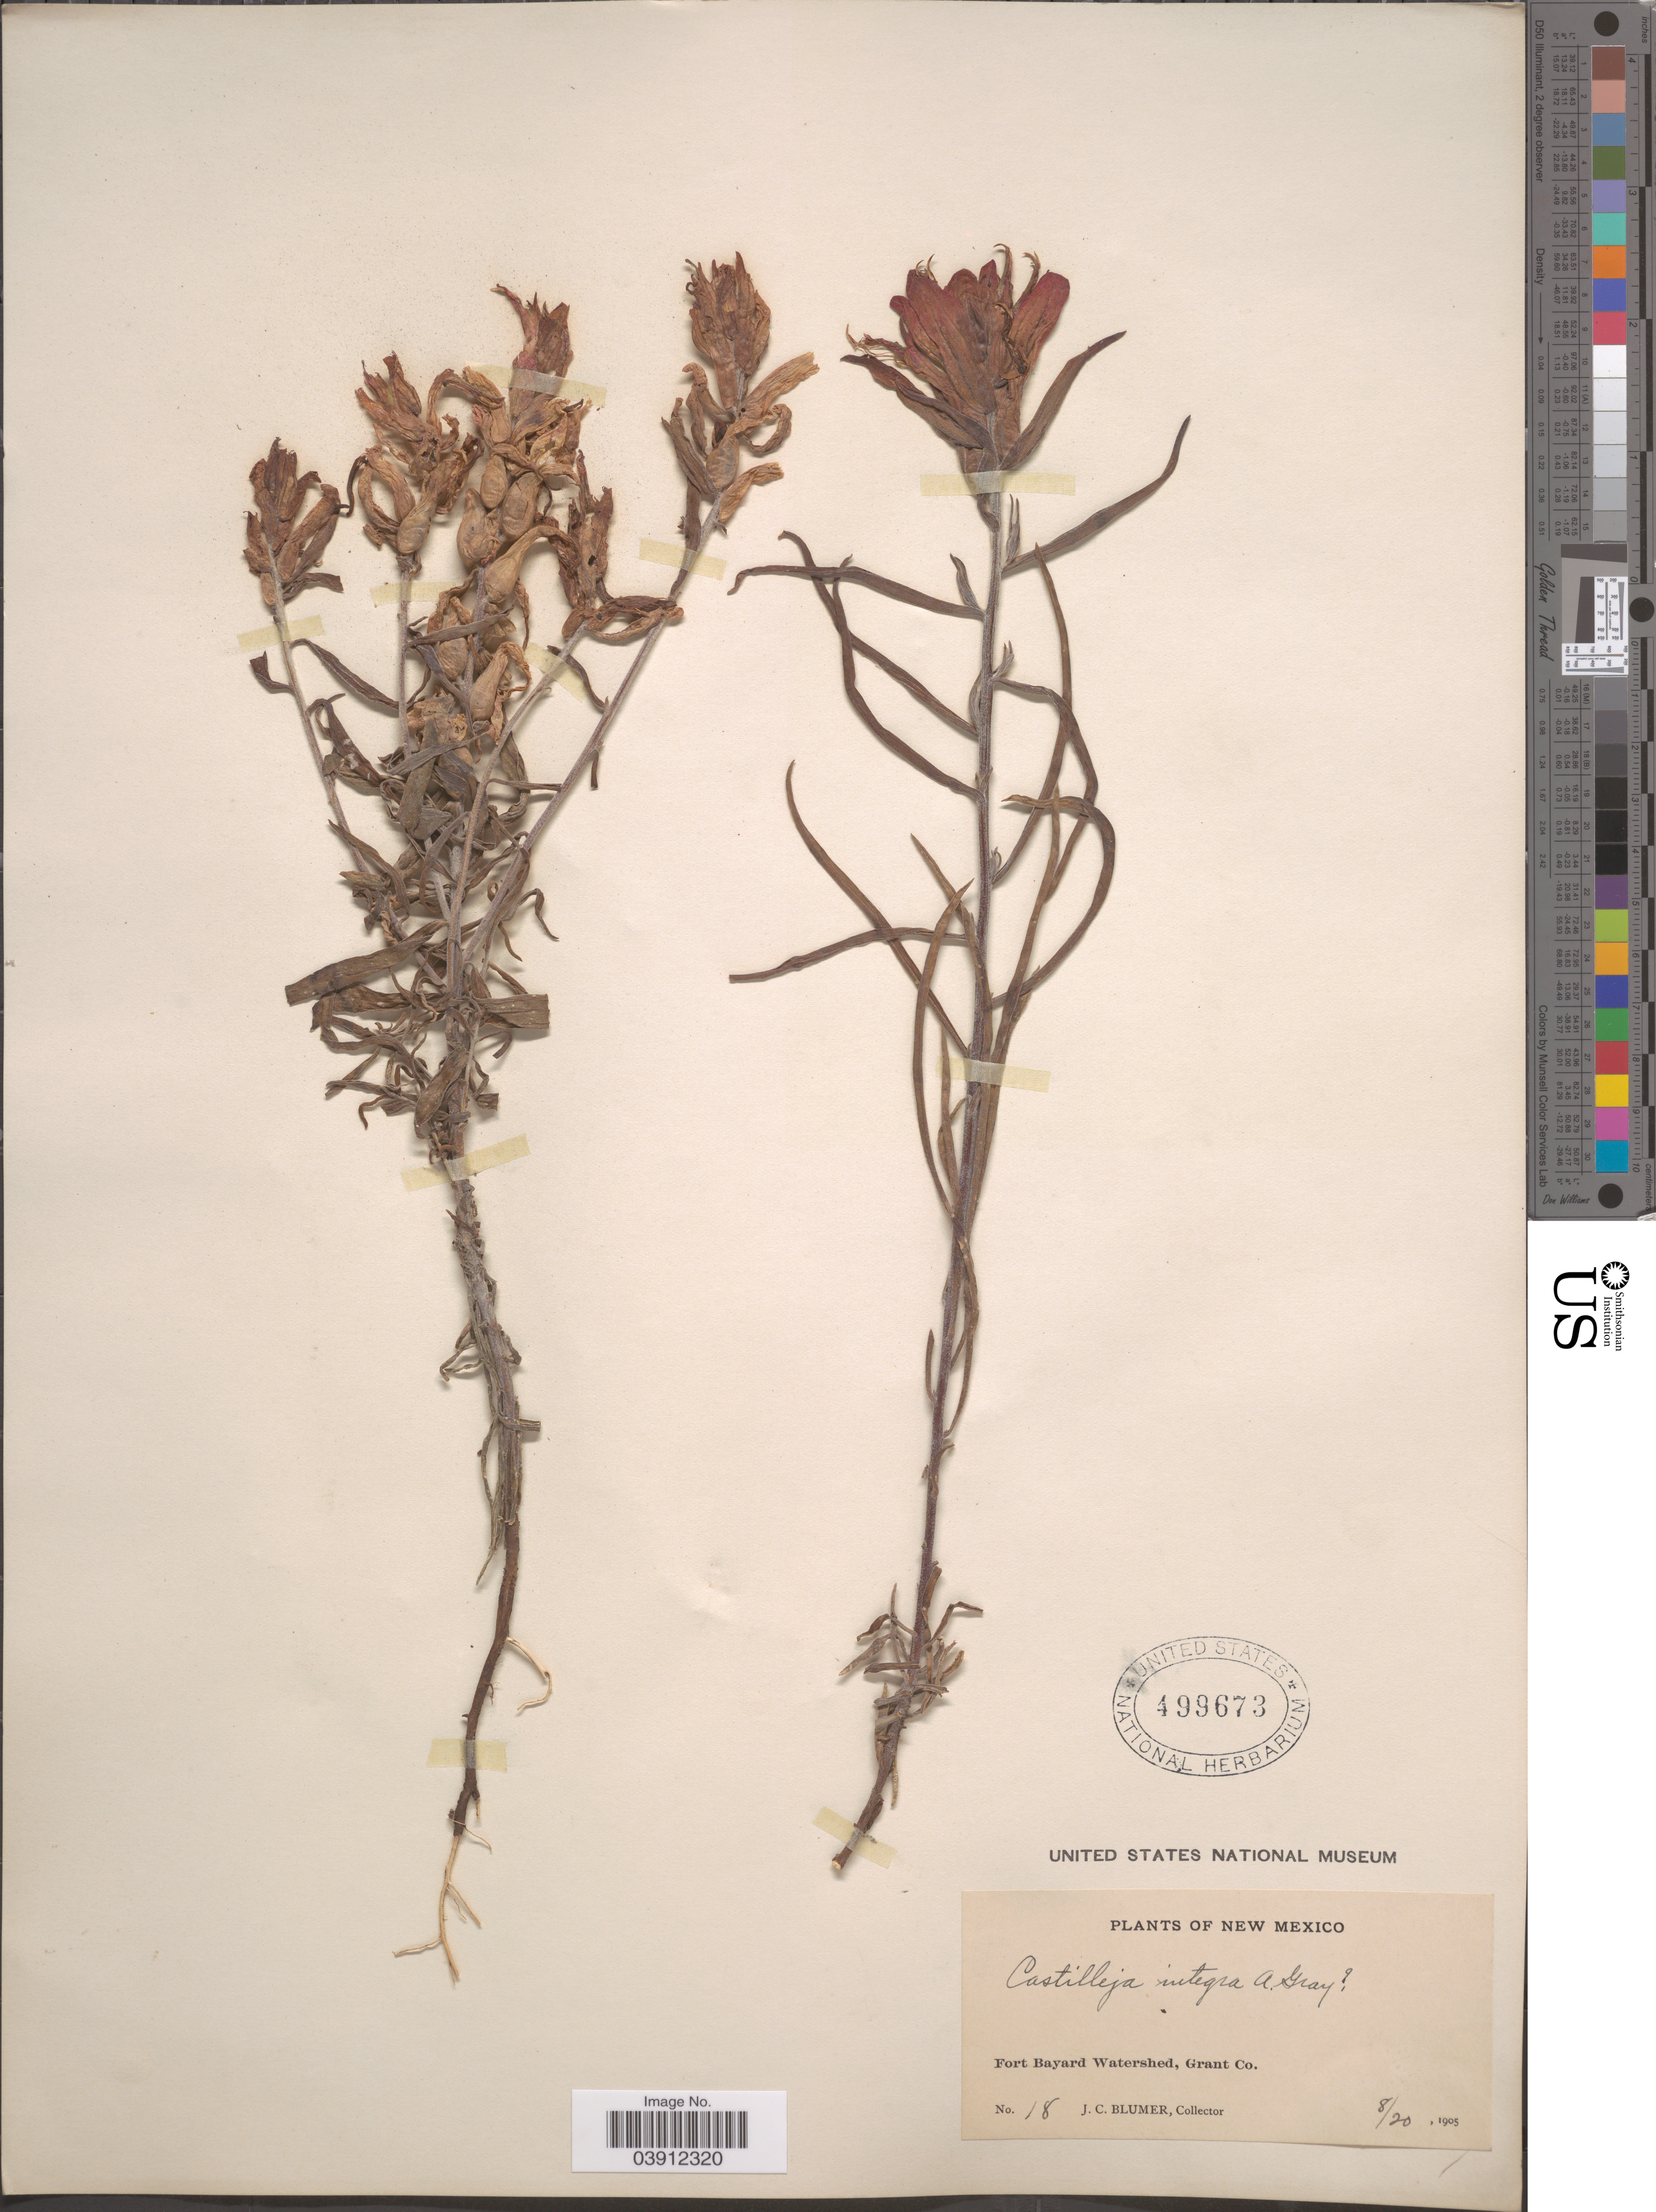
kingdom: Plantae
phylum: Tracheophyta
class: Magnoliopsida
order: Lamiales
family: Orobanchaceae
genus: Castilleja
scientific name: Castilleja integra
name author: A. Gray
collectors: J. C. Blumer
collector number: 18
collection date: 1905-08-20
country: United States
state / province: New Mexico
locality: Fort Bayard Watershed, Grant Co.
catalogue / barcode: US 499673